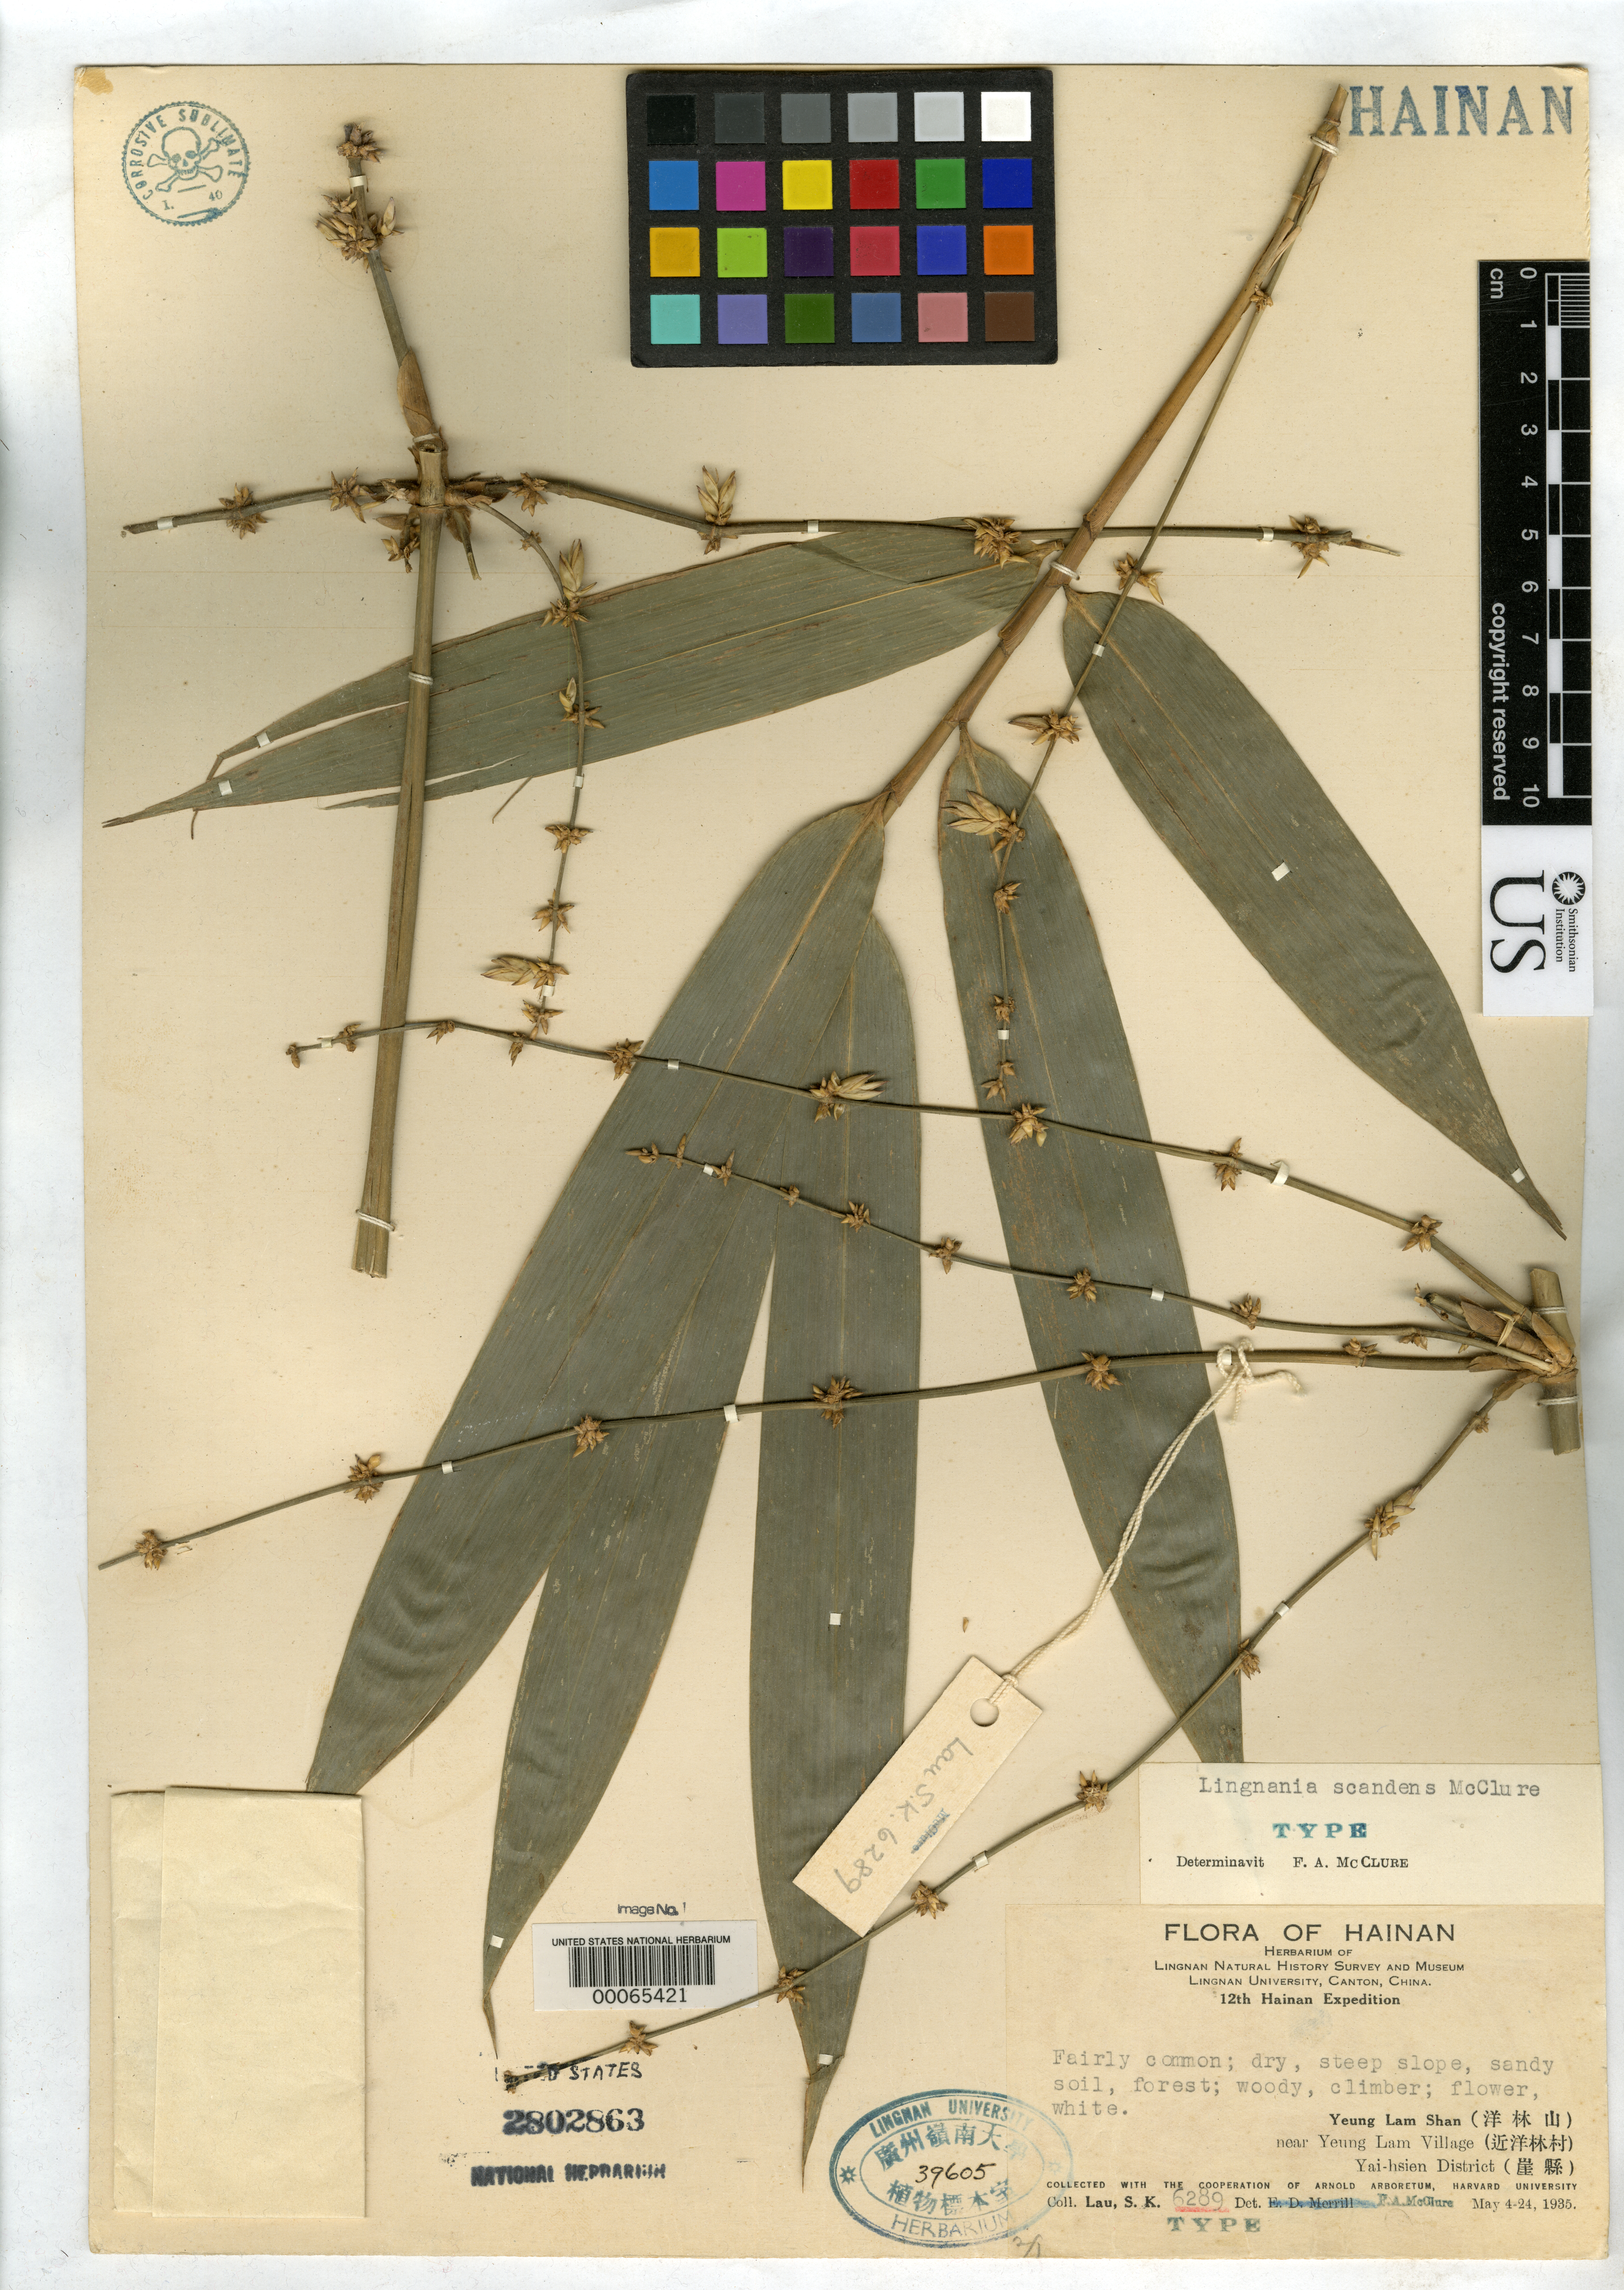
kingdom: Plantae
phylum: Tracheophyta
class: Liliopsida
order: Poales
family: Poaceae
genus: Lingnania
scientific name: Lingnania scandens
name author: McClure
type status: Isotype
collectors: S. K. Lau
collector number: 6289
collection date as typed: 04 May 1935 to 24 May 1935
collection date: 1935-05-04/1935-05-24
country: China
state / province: Hainan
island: Hainan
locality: Yueng Lam Shan.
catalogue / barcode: US 2802863